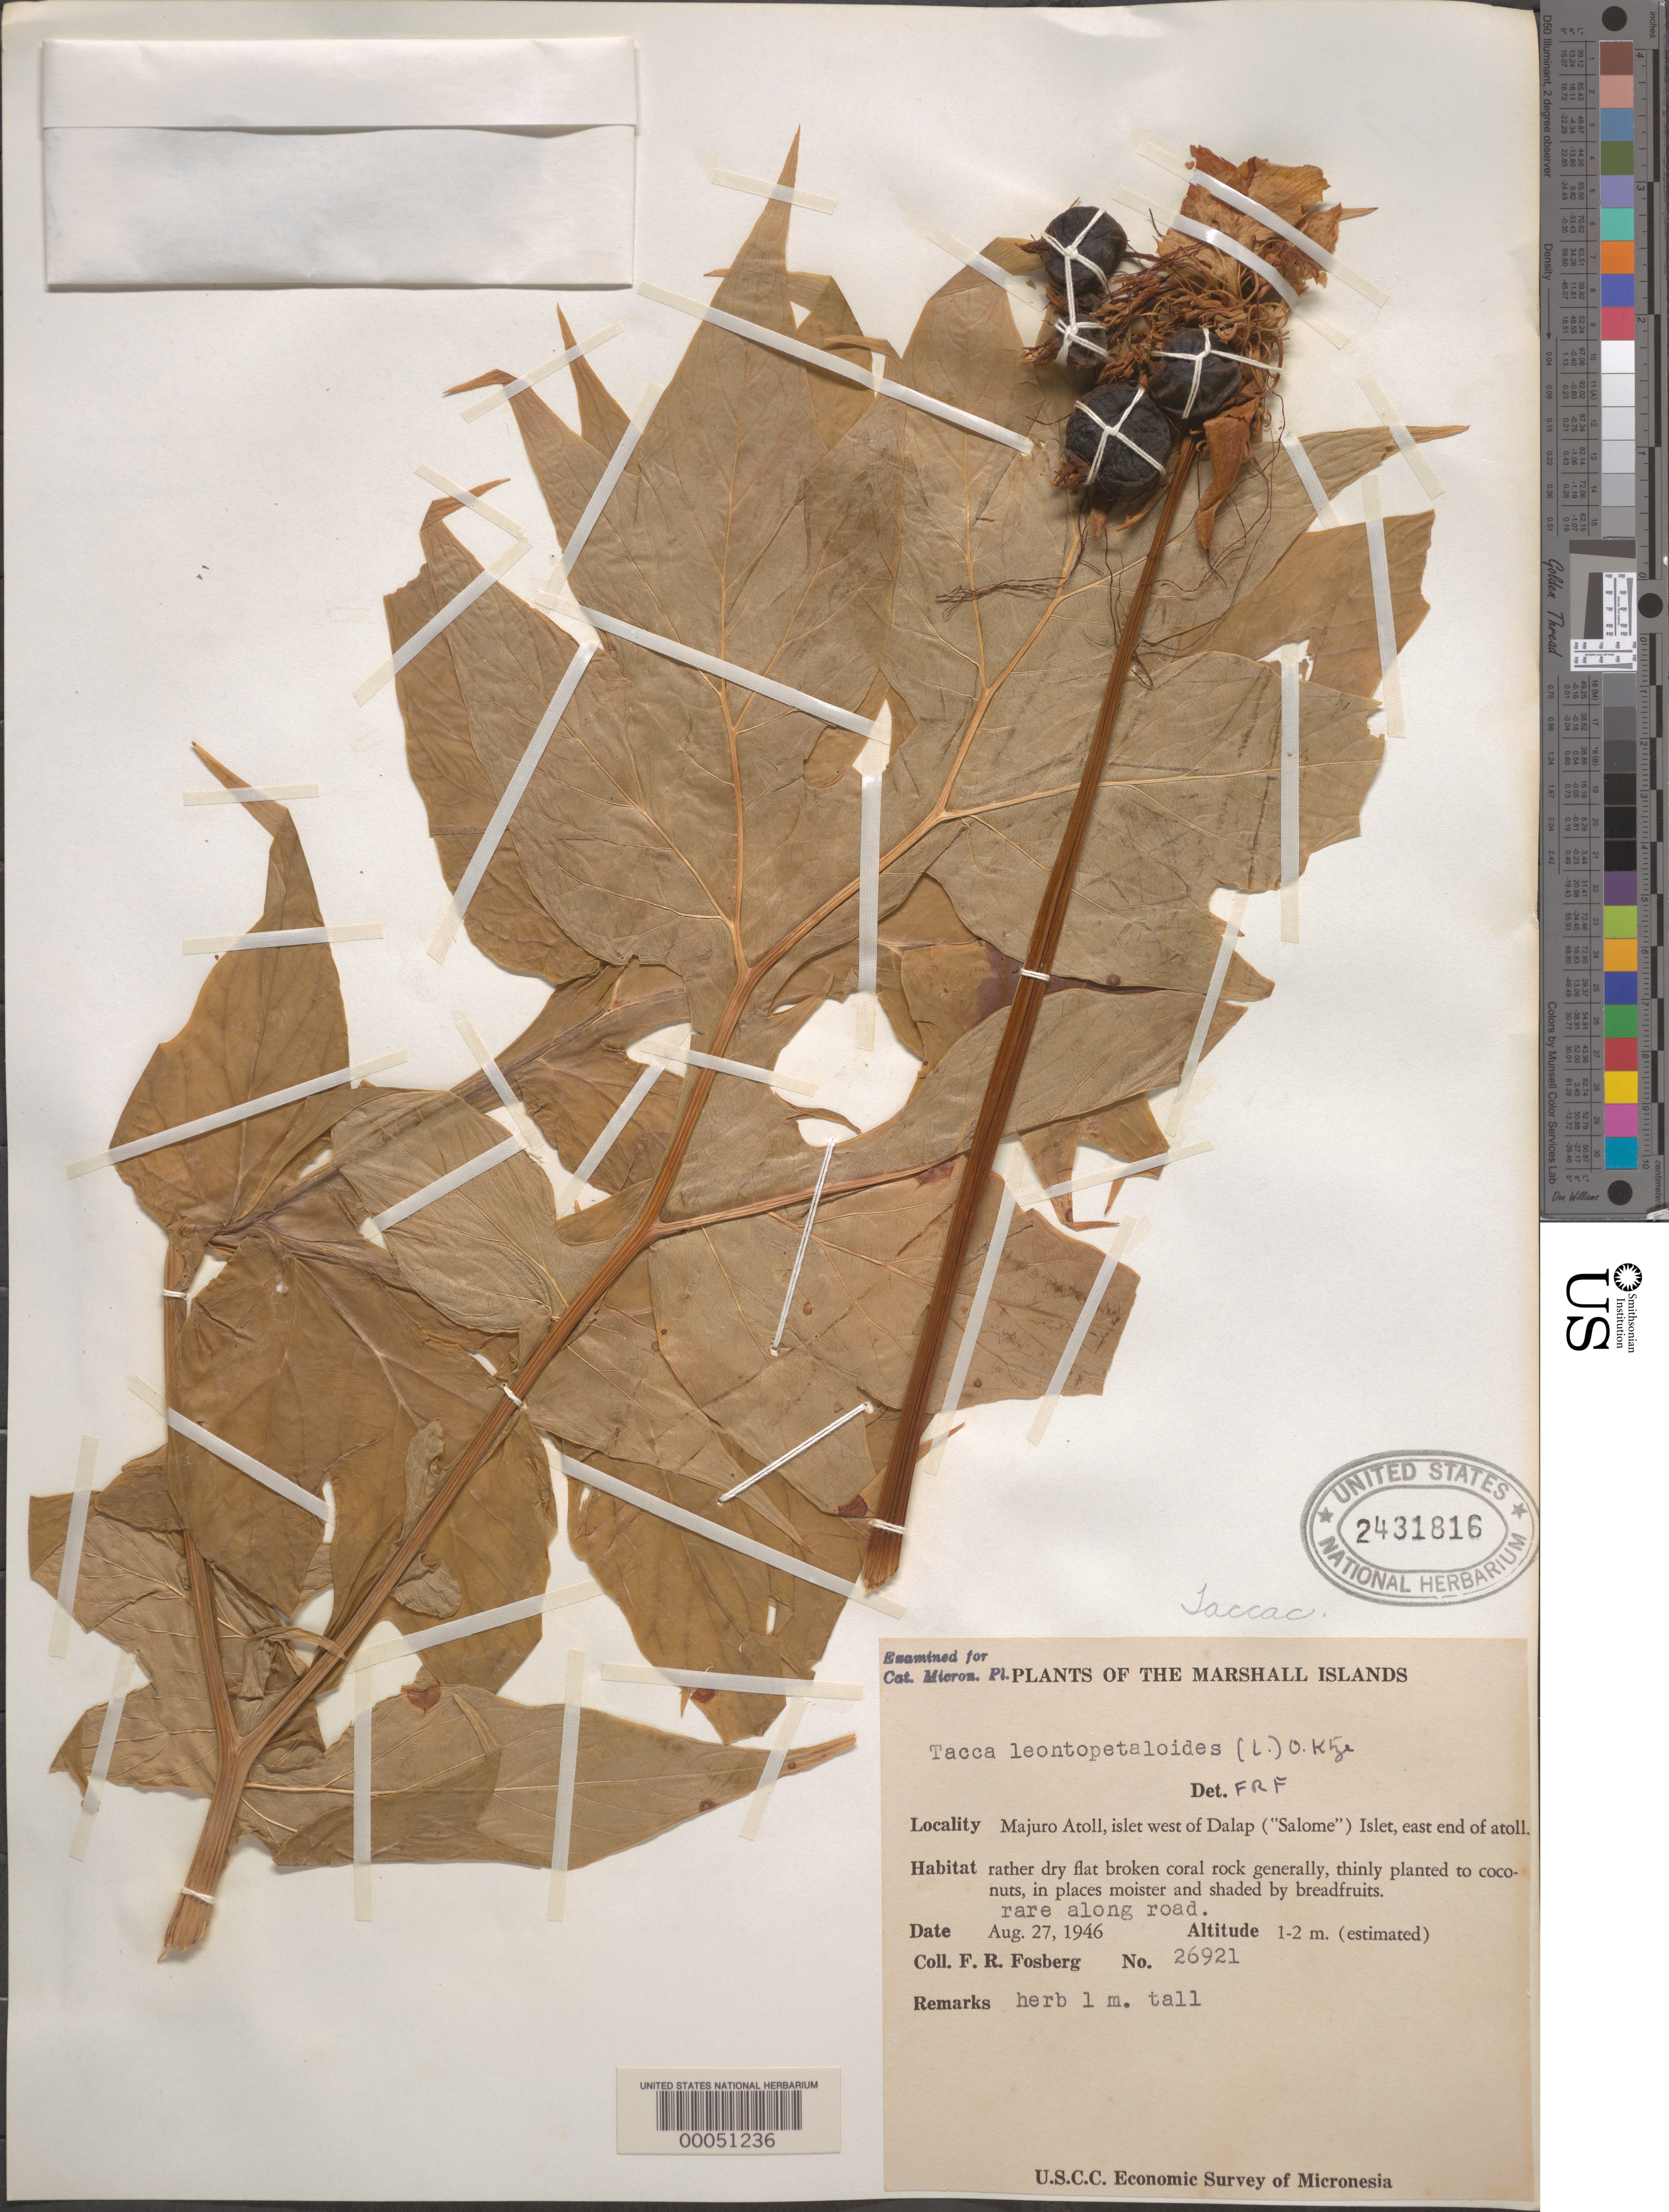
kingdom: Plantae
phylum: Tracheophyta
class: Liliopsida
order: Dioscoreales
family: Dioscoreaceae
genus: Tacca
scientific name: Tacca leontopetaloides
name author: (L.) Kuntze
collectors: F. R. Fosberg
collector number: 26921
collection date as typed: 27 Aug 1946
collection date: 1946-08-27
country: Marshall Islands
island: Majuro Atoll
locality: Islet W of Dalap ("Salome") Islet, E end of atoll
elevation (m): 1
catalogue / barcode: US 2431816